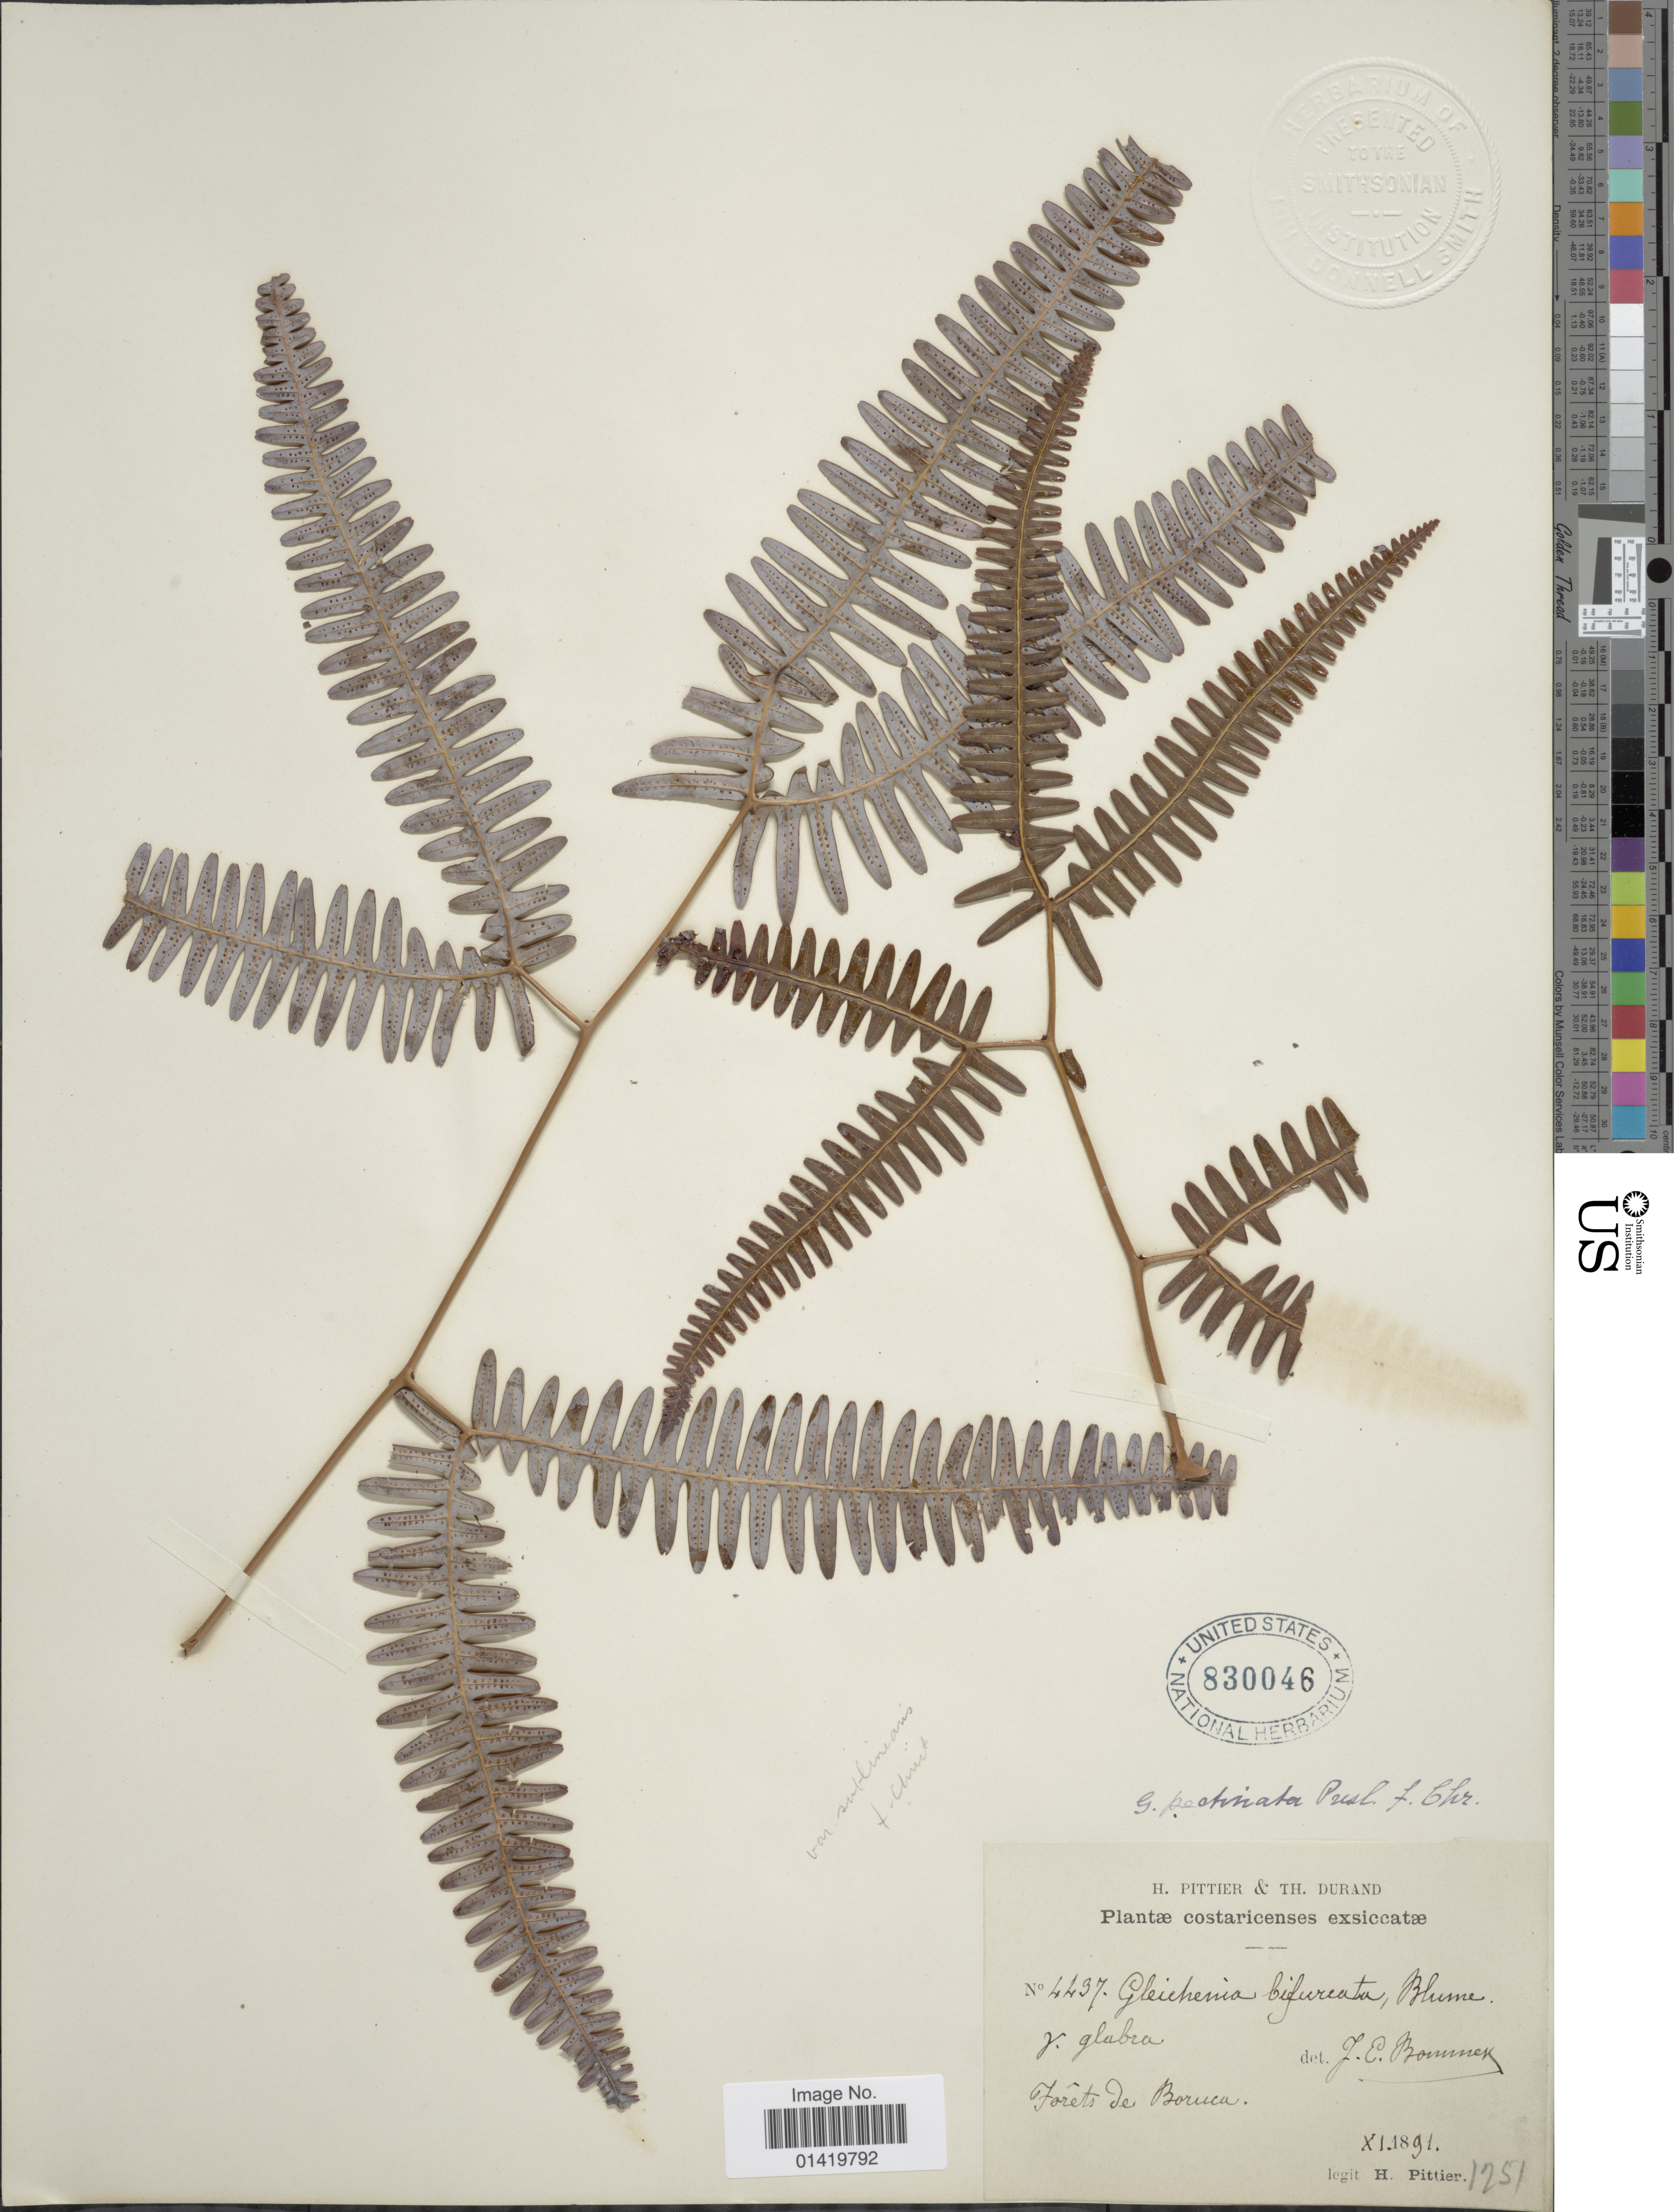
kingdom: Plantae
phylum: Tracheophyta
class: Polypodiopsida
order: Gleicheniales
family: Gleicheniaceae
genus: Gleichenella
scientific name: Gleichenella pectinata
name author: (Willd.) Ching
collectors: H. F. Pittier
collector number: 4437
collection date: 1891-11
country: Costa Rica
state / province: Puntarenas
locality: Forêts de Boruca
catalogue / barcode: US 830046